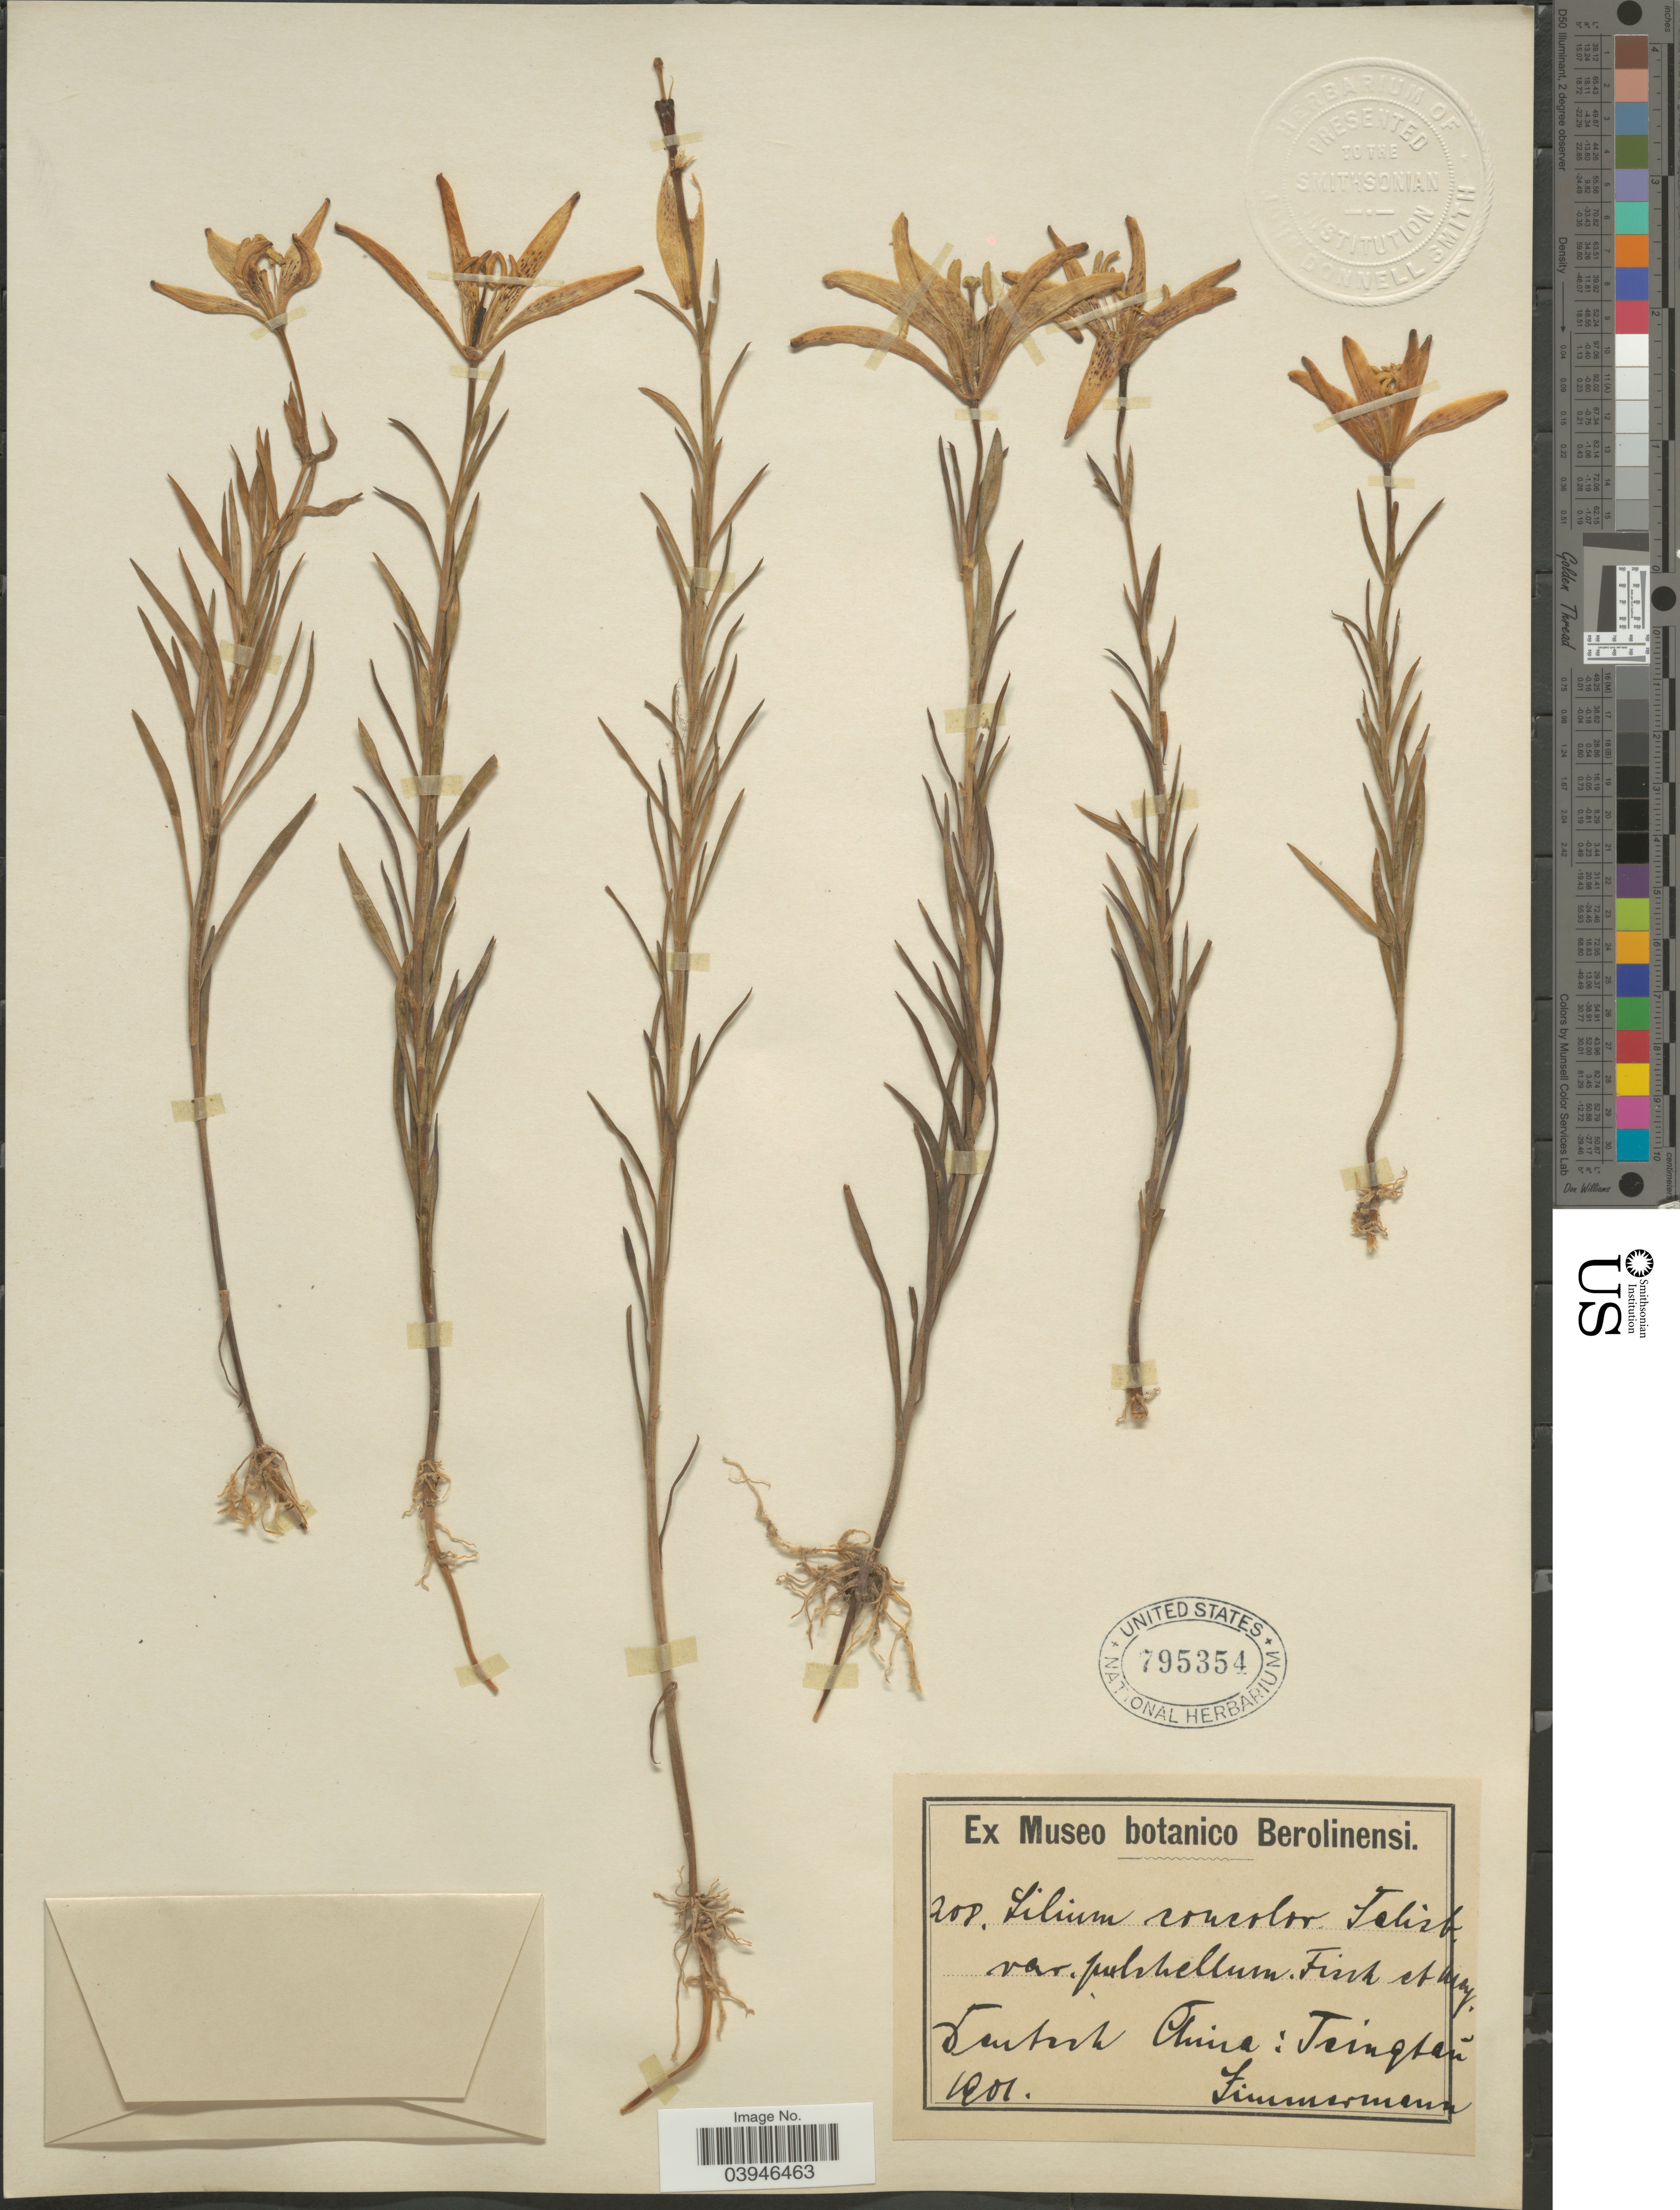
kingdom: Plantae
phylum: Tracheophyta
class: Liliopsida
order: Liliales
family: Liliaceae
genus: Lilium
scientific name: Lilium concolor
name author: Salisb.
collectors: -. Zimmermann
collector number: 208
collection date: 1901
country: China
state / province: Shandong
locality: Deutsch China: Tsingtau.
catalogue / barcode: US 795354